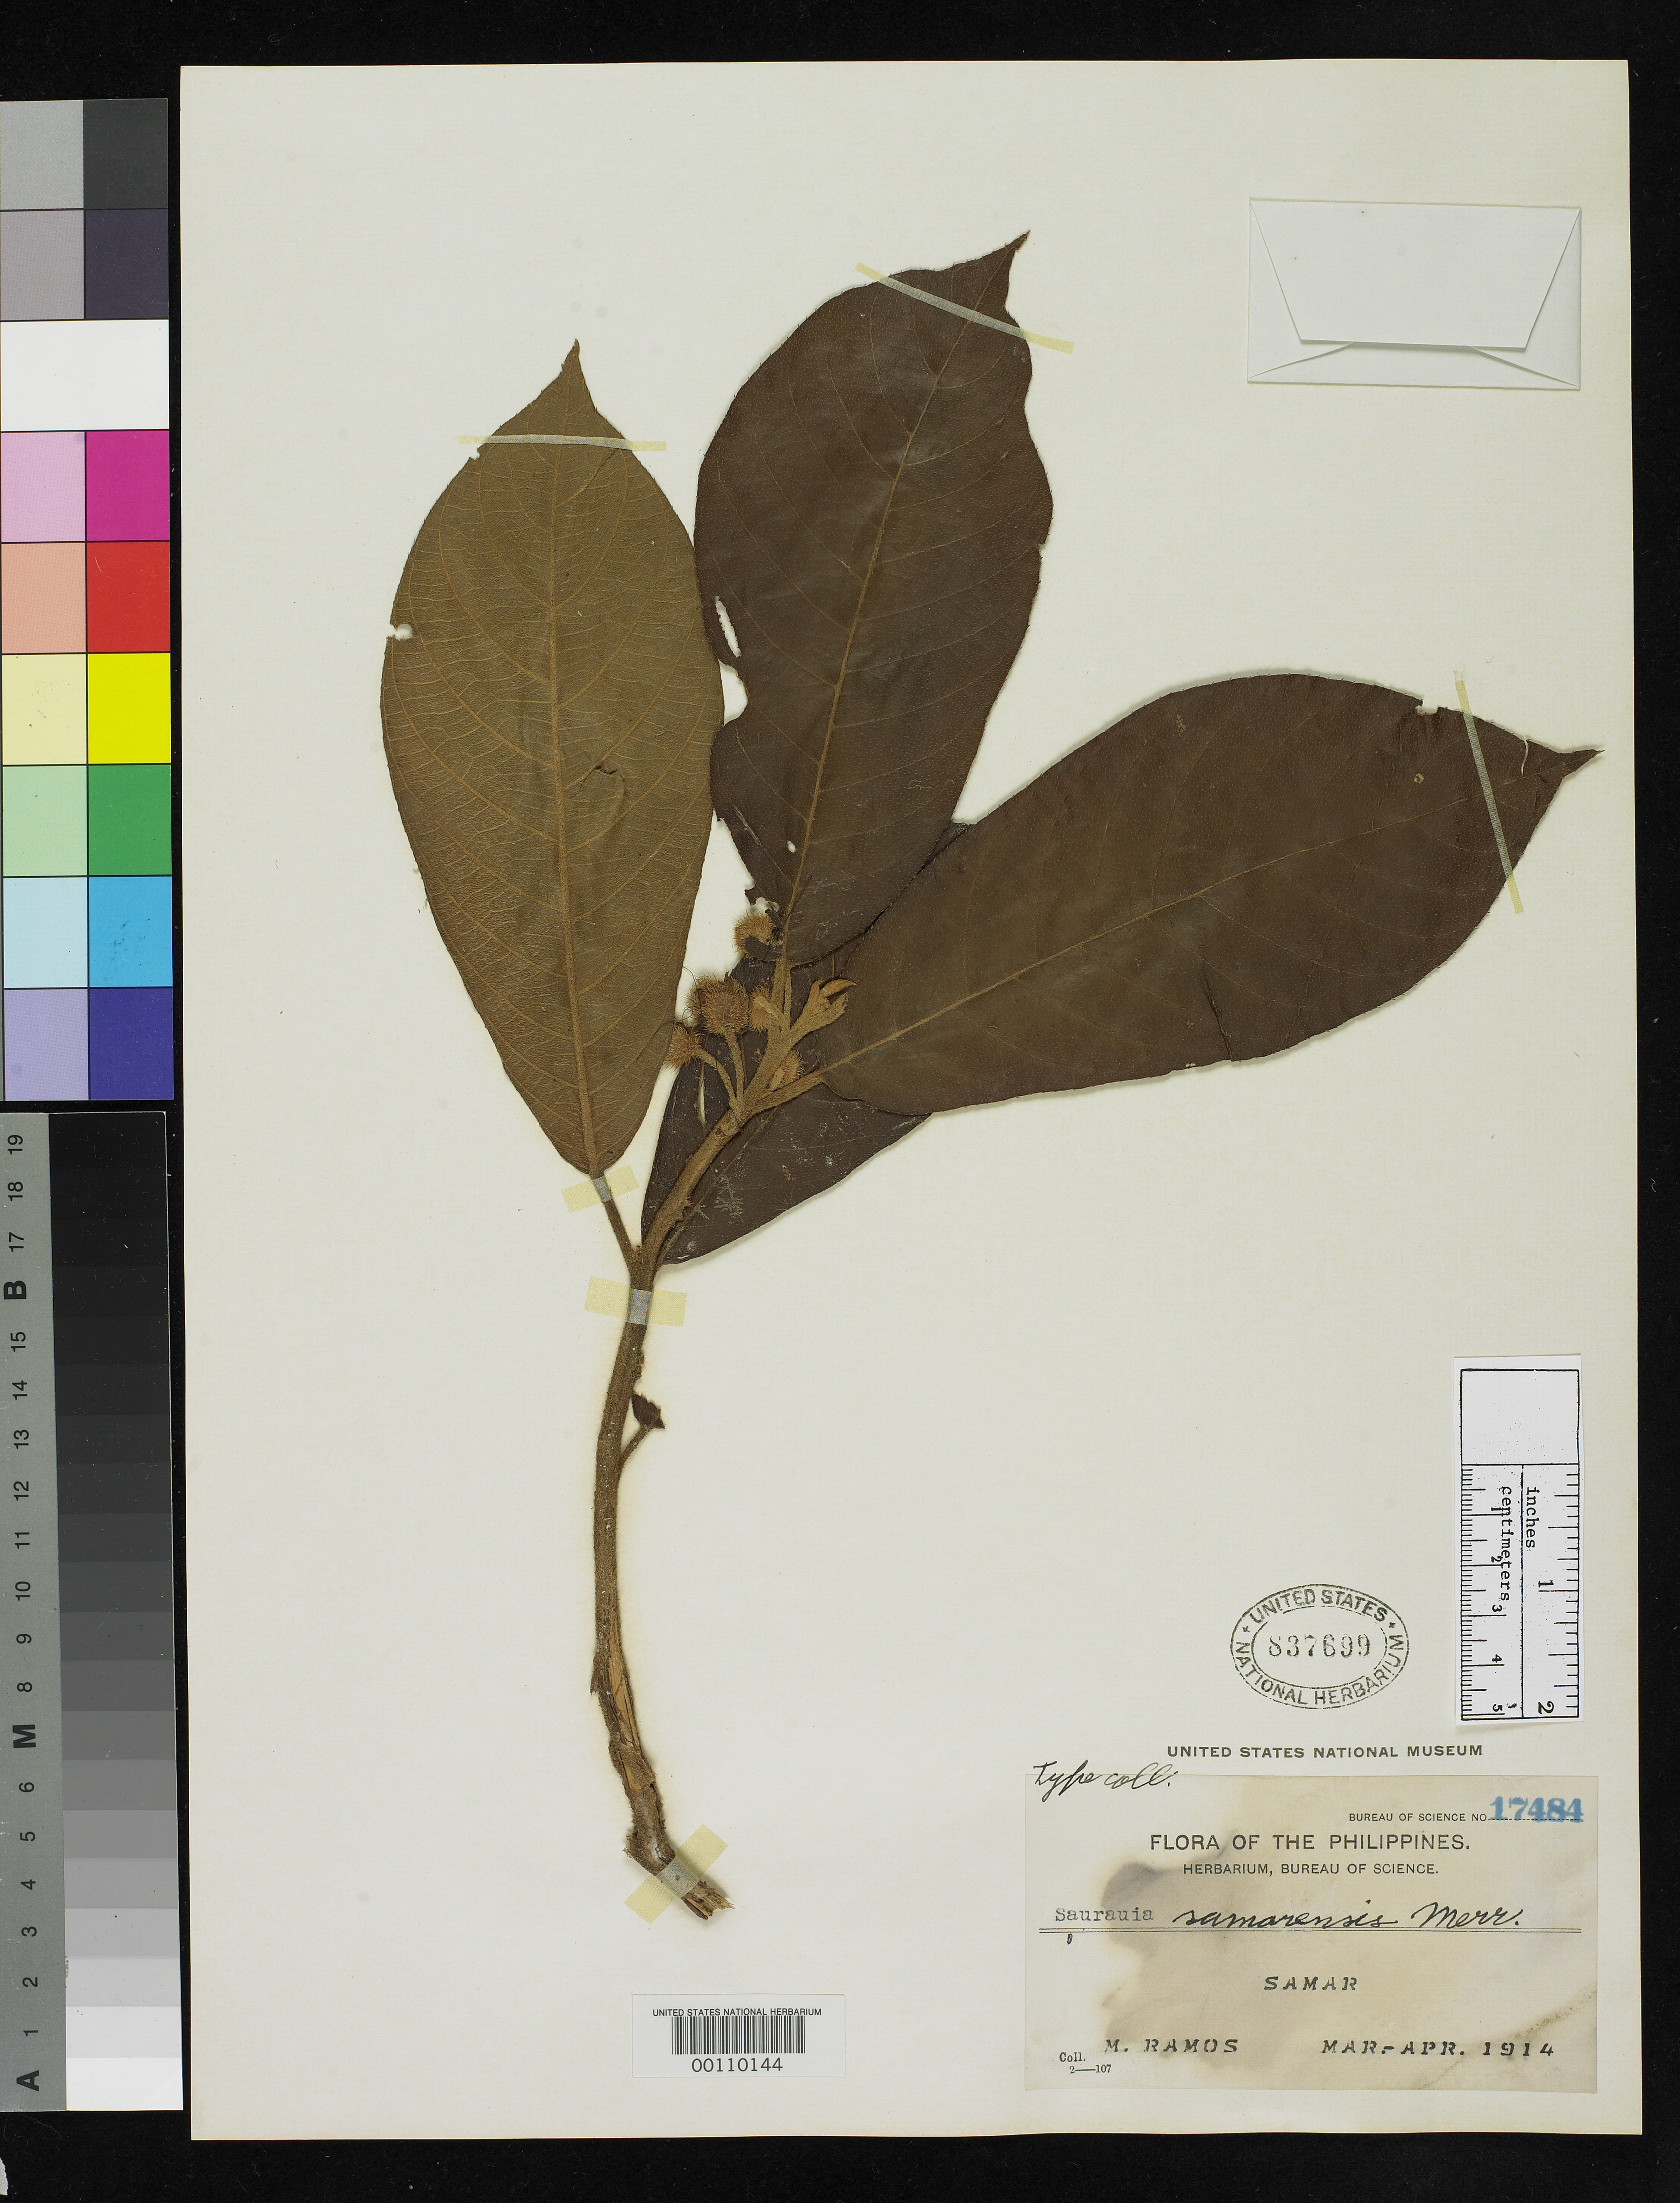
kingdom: Plantae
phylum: Tracheophyta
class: Magnoliopsida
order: Ericales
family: Actinidiaceae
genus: Saurauia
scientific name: Saurauia samarensis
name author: Merr.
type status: Isotype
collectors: M. Ramos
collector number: Bur. Sci. 17484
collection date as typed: Mar 1914 to -- Apr 1914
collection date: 1914-03/1914-04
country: Philippines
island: Samar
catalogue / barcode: US 837699